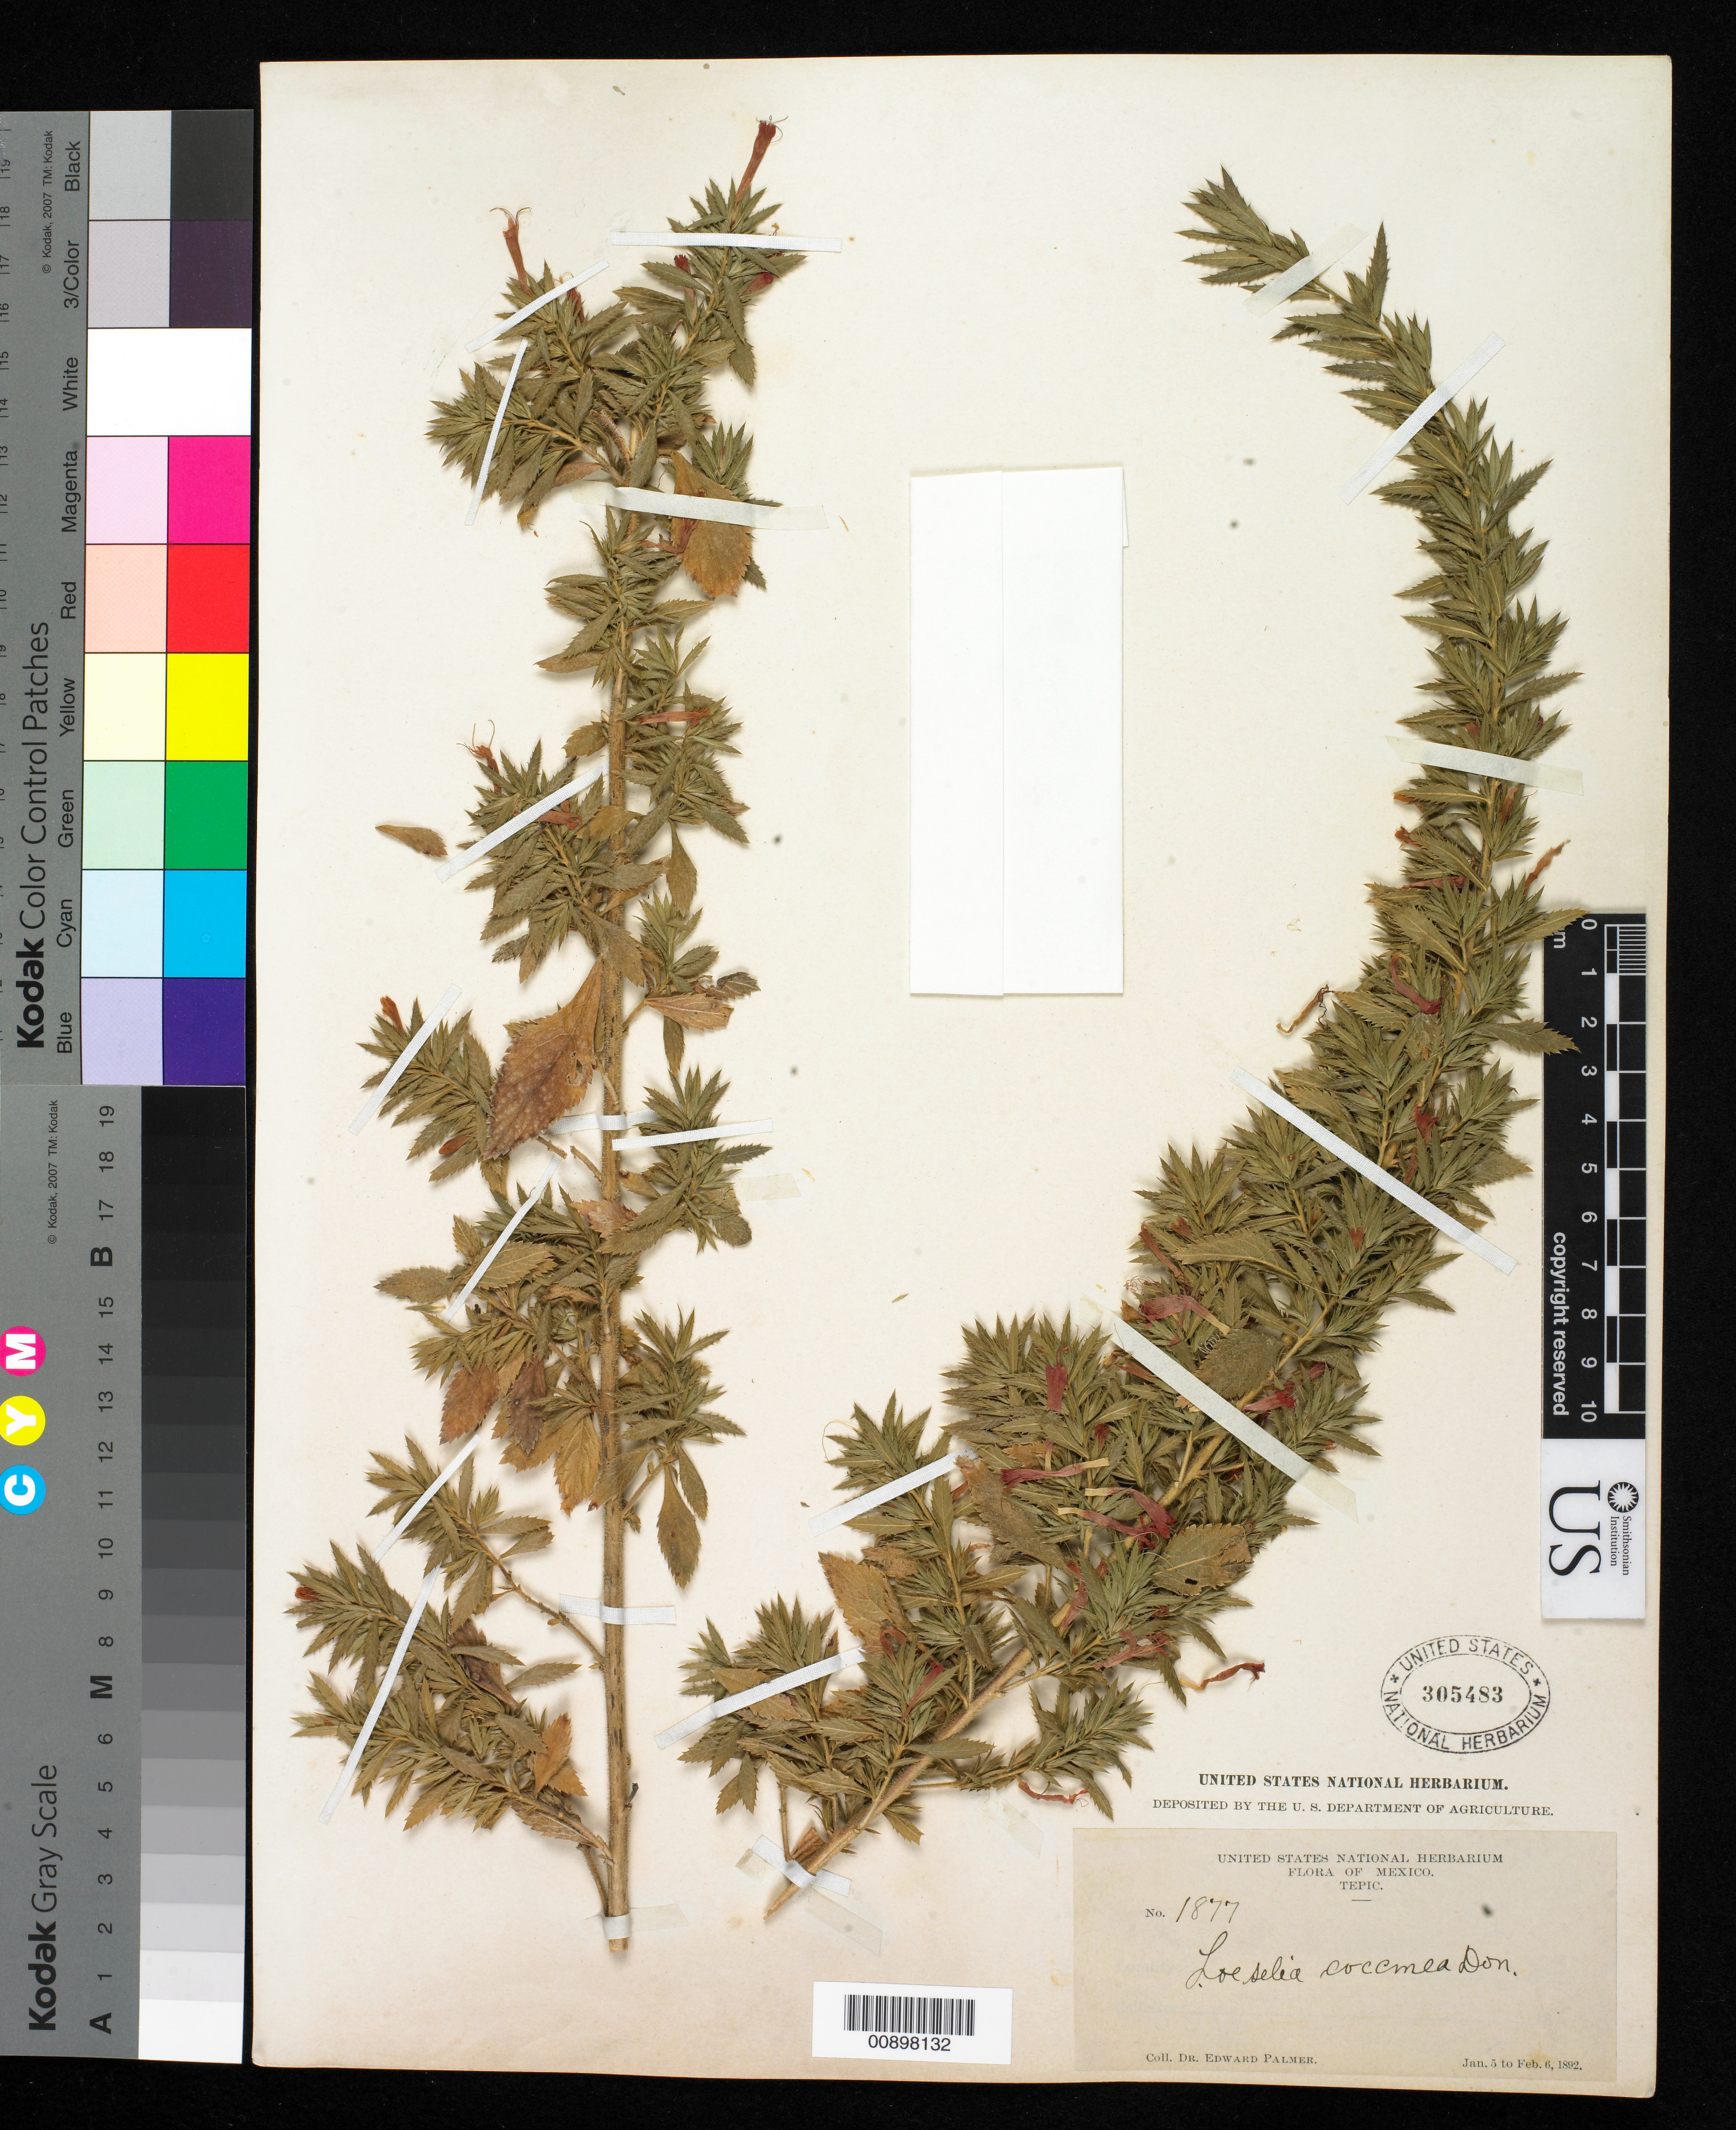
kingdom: Plantae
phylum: Tracheophyta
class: Magnoliopsida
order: Ericales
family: Polemoniaceae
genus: Loeselia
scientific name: Loeselia coccinea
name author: (Cav.) G. Don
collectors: E. Palmer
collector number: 1877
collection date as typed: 05 Jan 1892 to 06 Feb 1892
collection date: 1892-01-05/1892-02-06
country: Mexico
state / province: Nayarit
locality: Tepic, Nayarit.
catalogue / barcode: US 305483